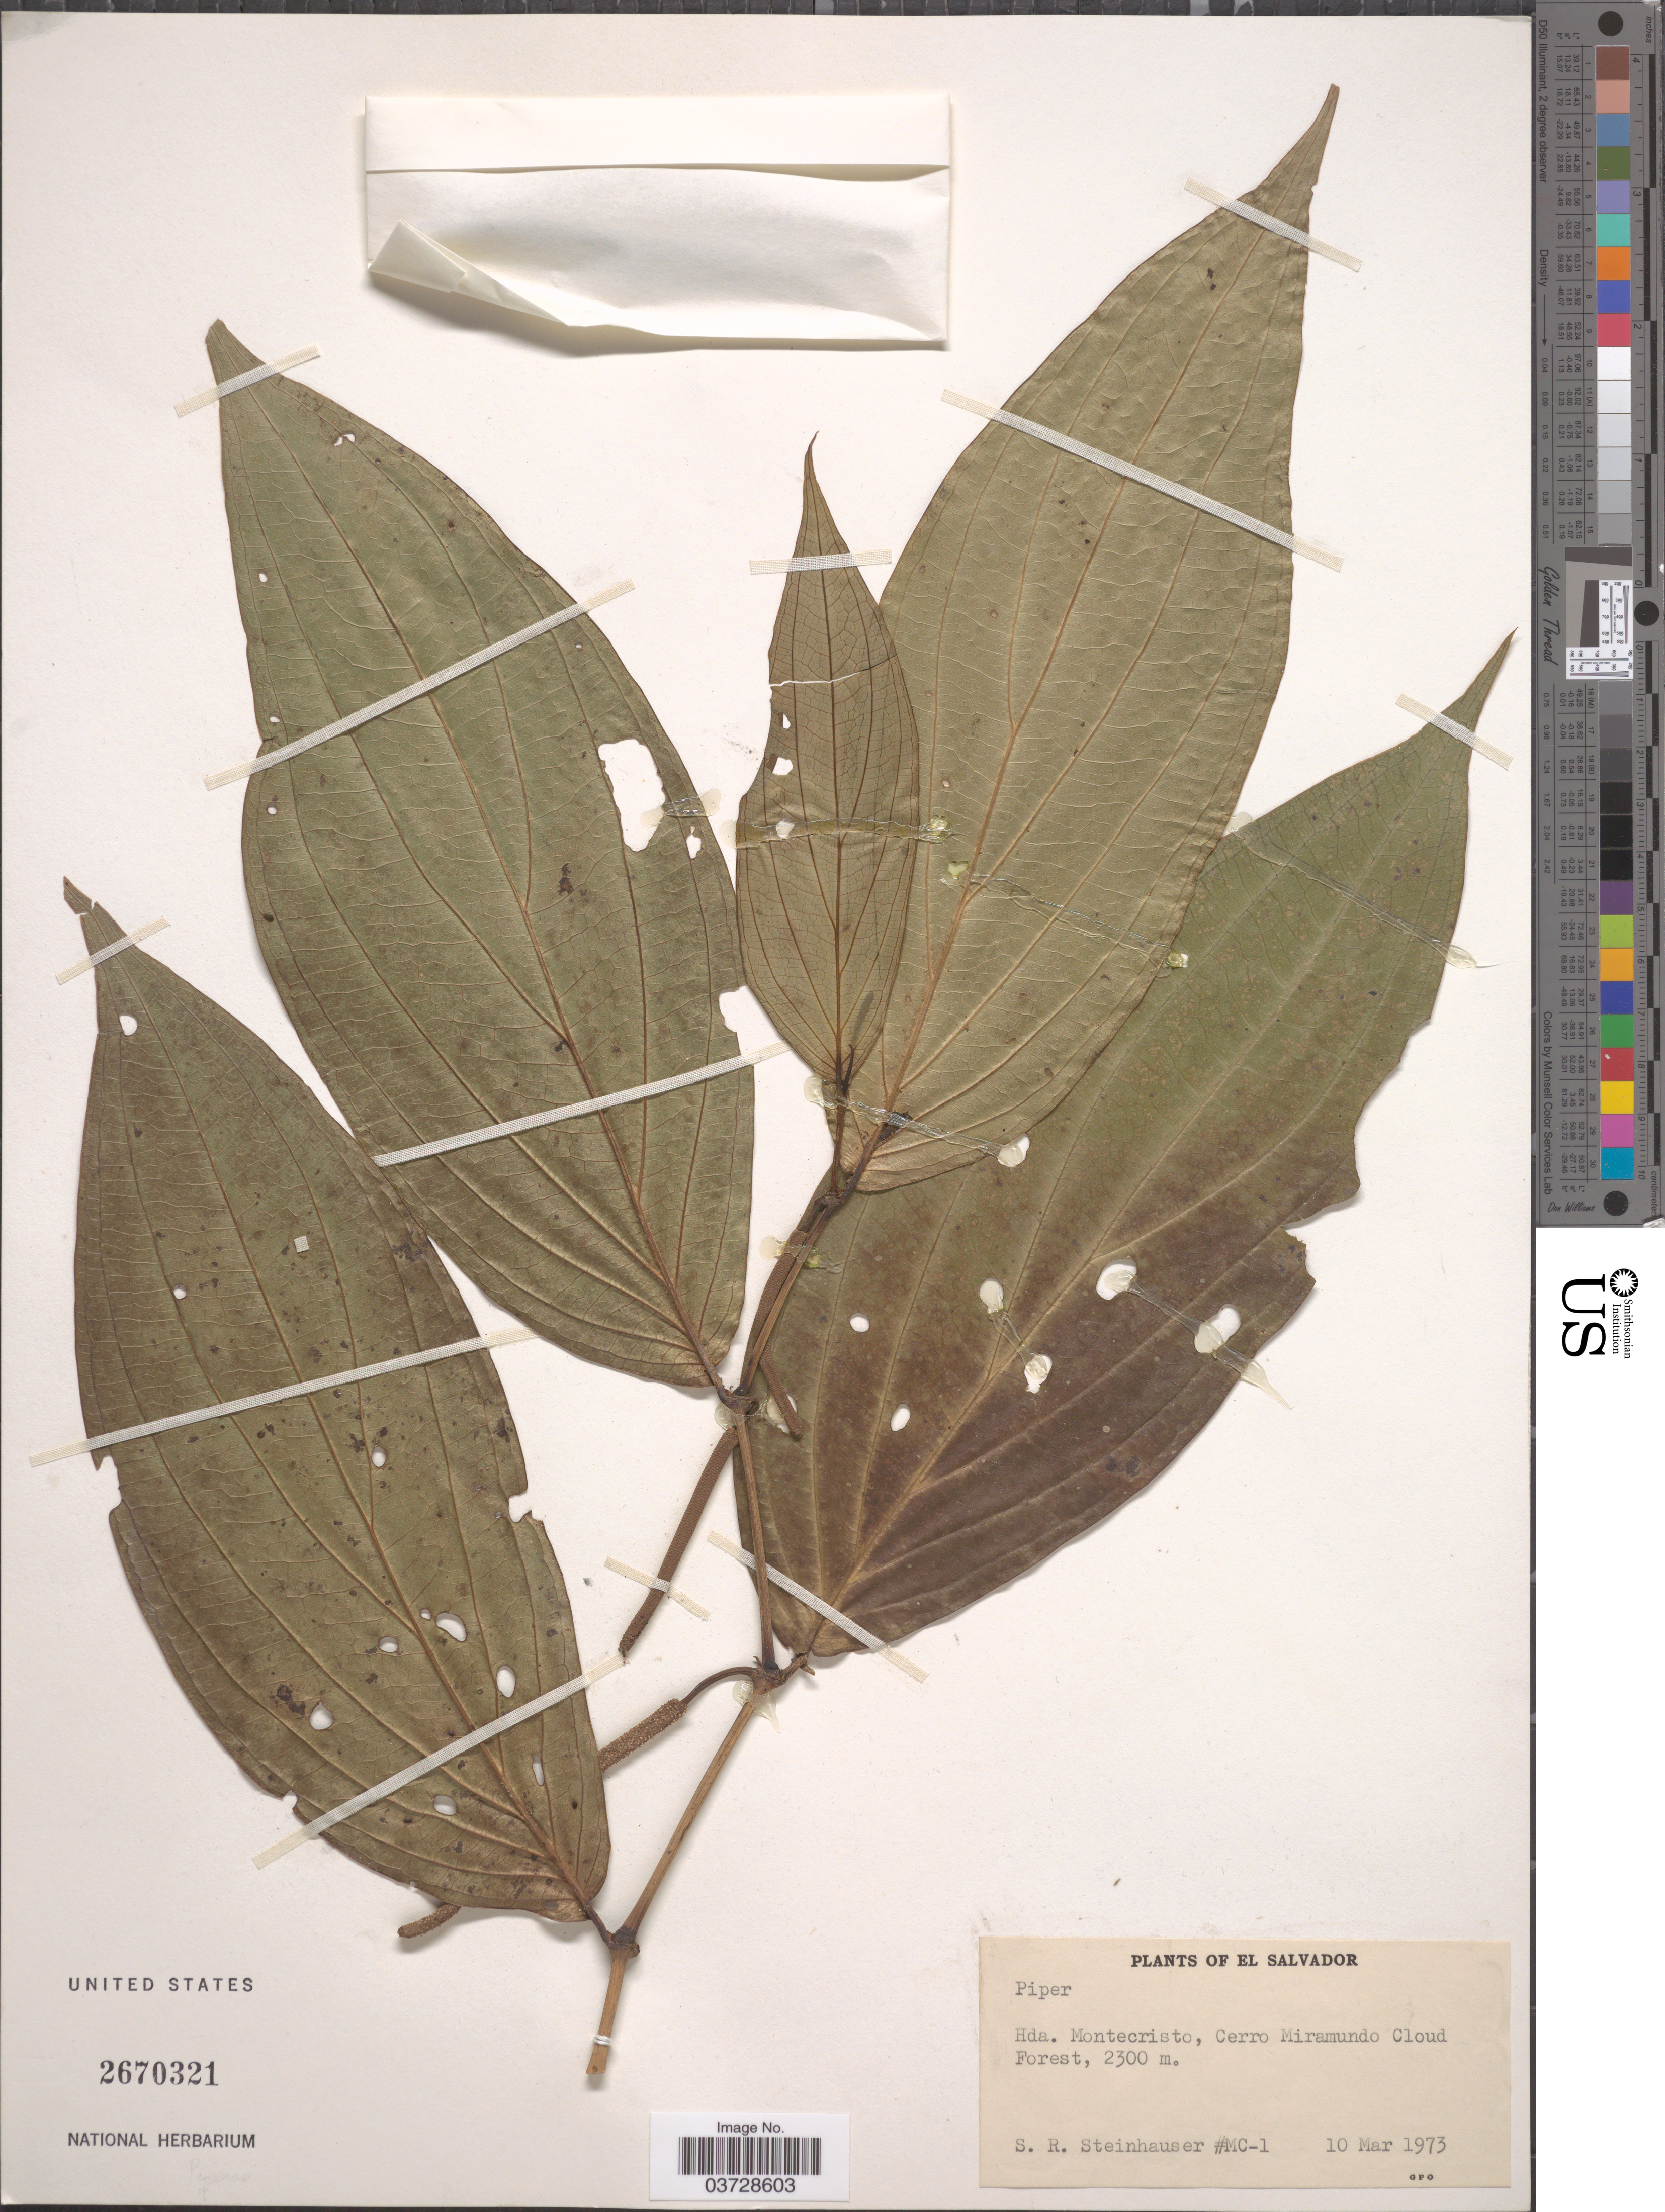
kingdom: Plantae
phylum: Tracheophyta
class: Magnoliopsida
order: Piperales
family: Piperaceae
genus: Piper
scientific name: Piper sp.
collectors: S. Steinhauser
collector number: MC-1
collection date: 1973-03-10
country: El Salvador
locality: Hda. Montecristo, Cerro Miramundo Cloud Forest.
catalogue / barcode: US 2670321